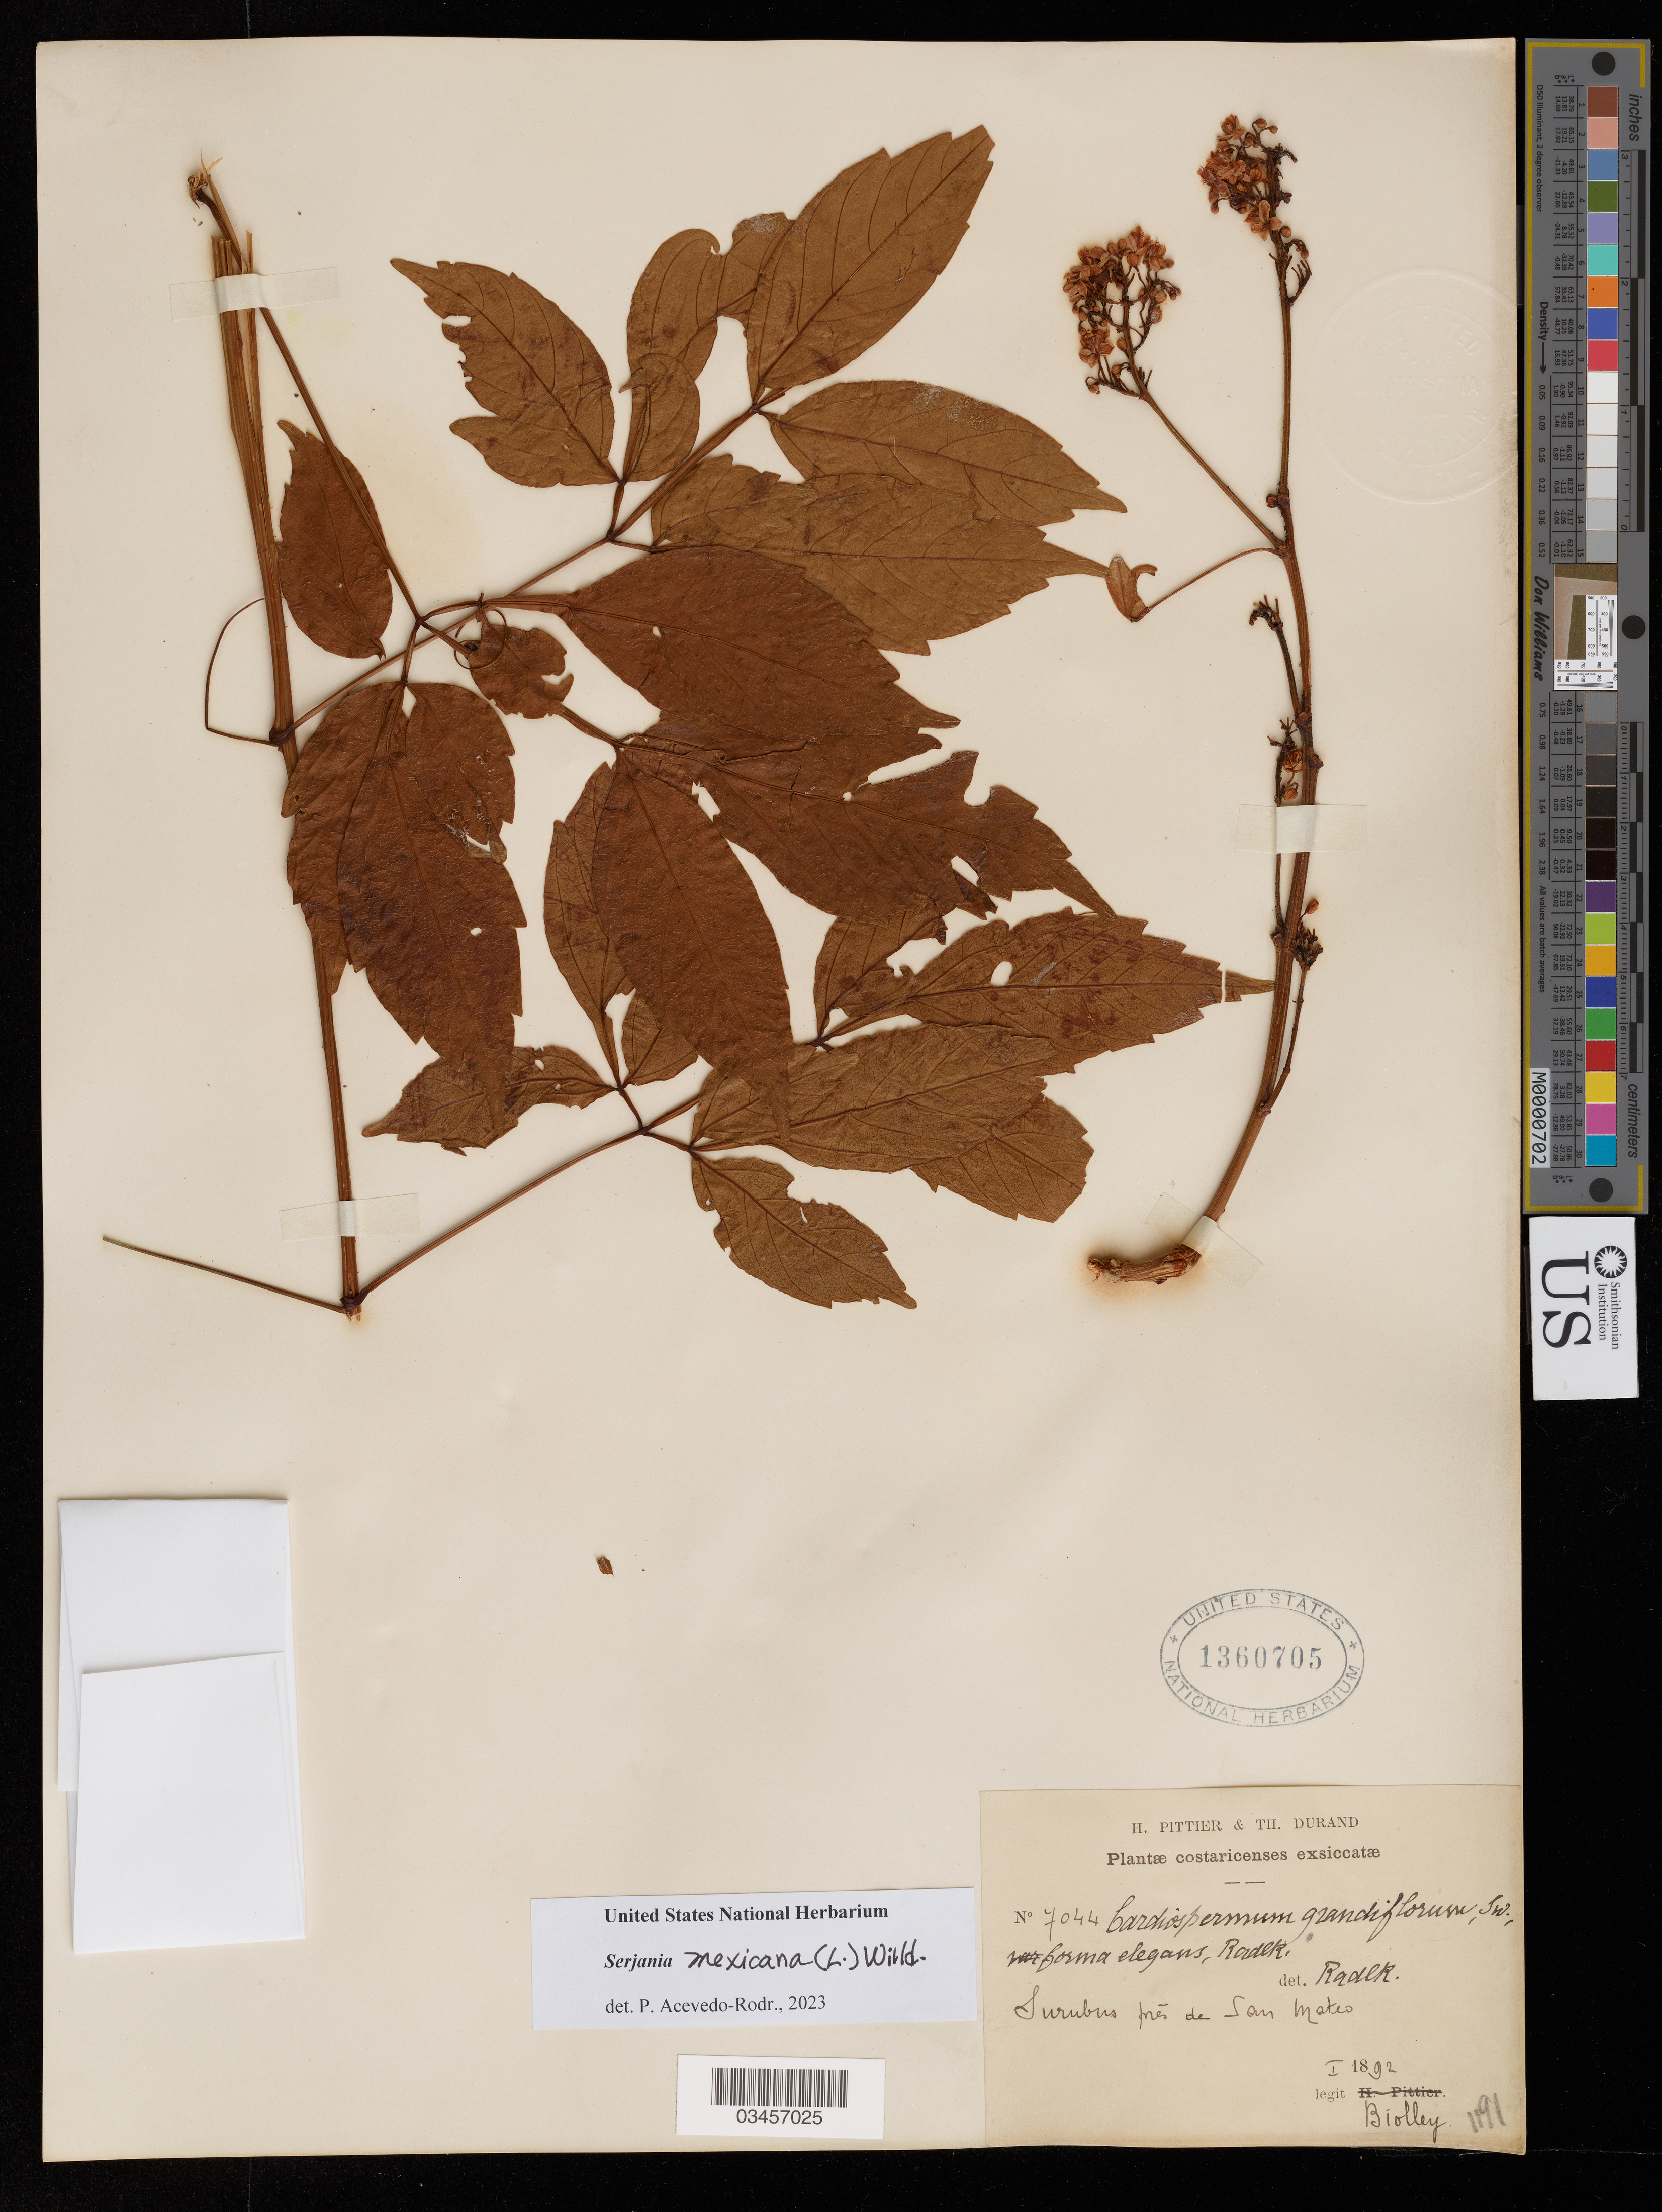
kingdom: Plantae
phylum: Tracheophyta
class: Magnoliopsida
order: Sapindales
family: Sapindaceae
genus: Serjania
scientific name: Serjania mexicana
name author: (L.) Willd.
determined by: Acevedo-Rodriguez, P., (US), Smithsonian Institution - National Museum of Natural History (UNITED STATES)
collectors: Biolley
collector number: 7044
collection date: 1892-01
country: Costa Rica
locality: Surubus prés de San Mateo.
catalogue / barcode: US 1360705